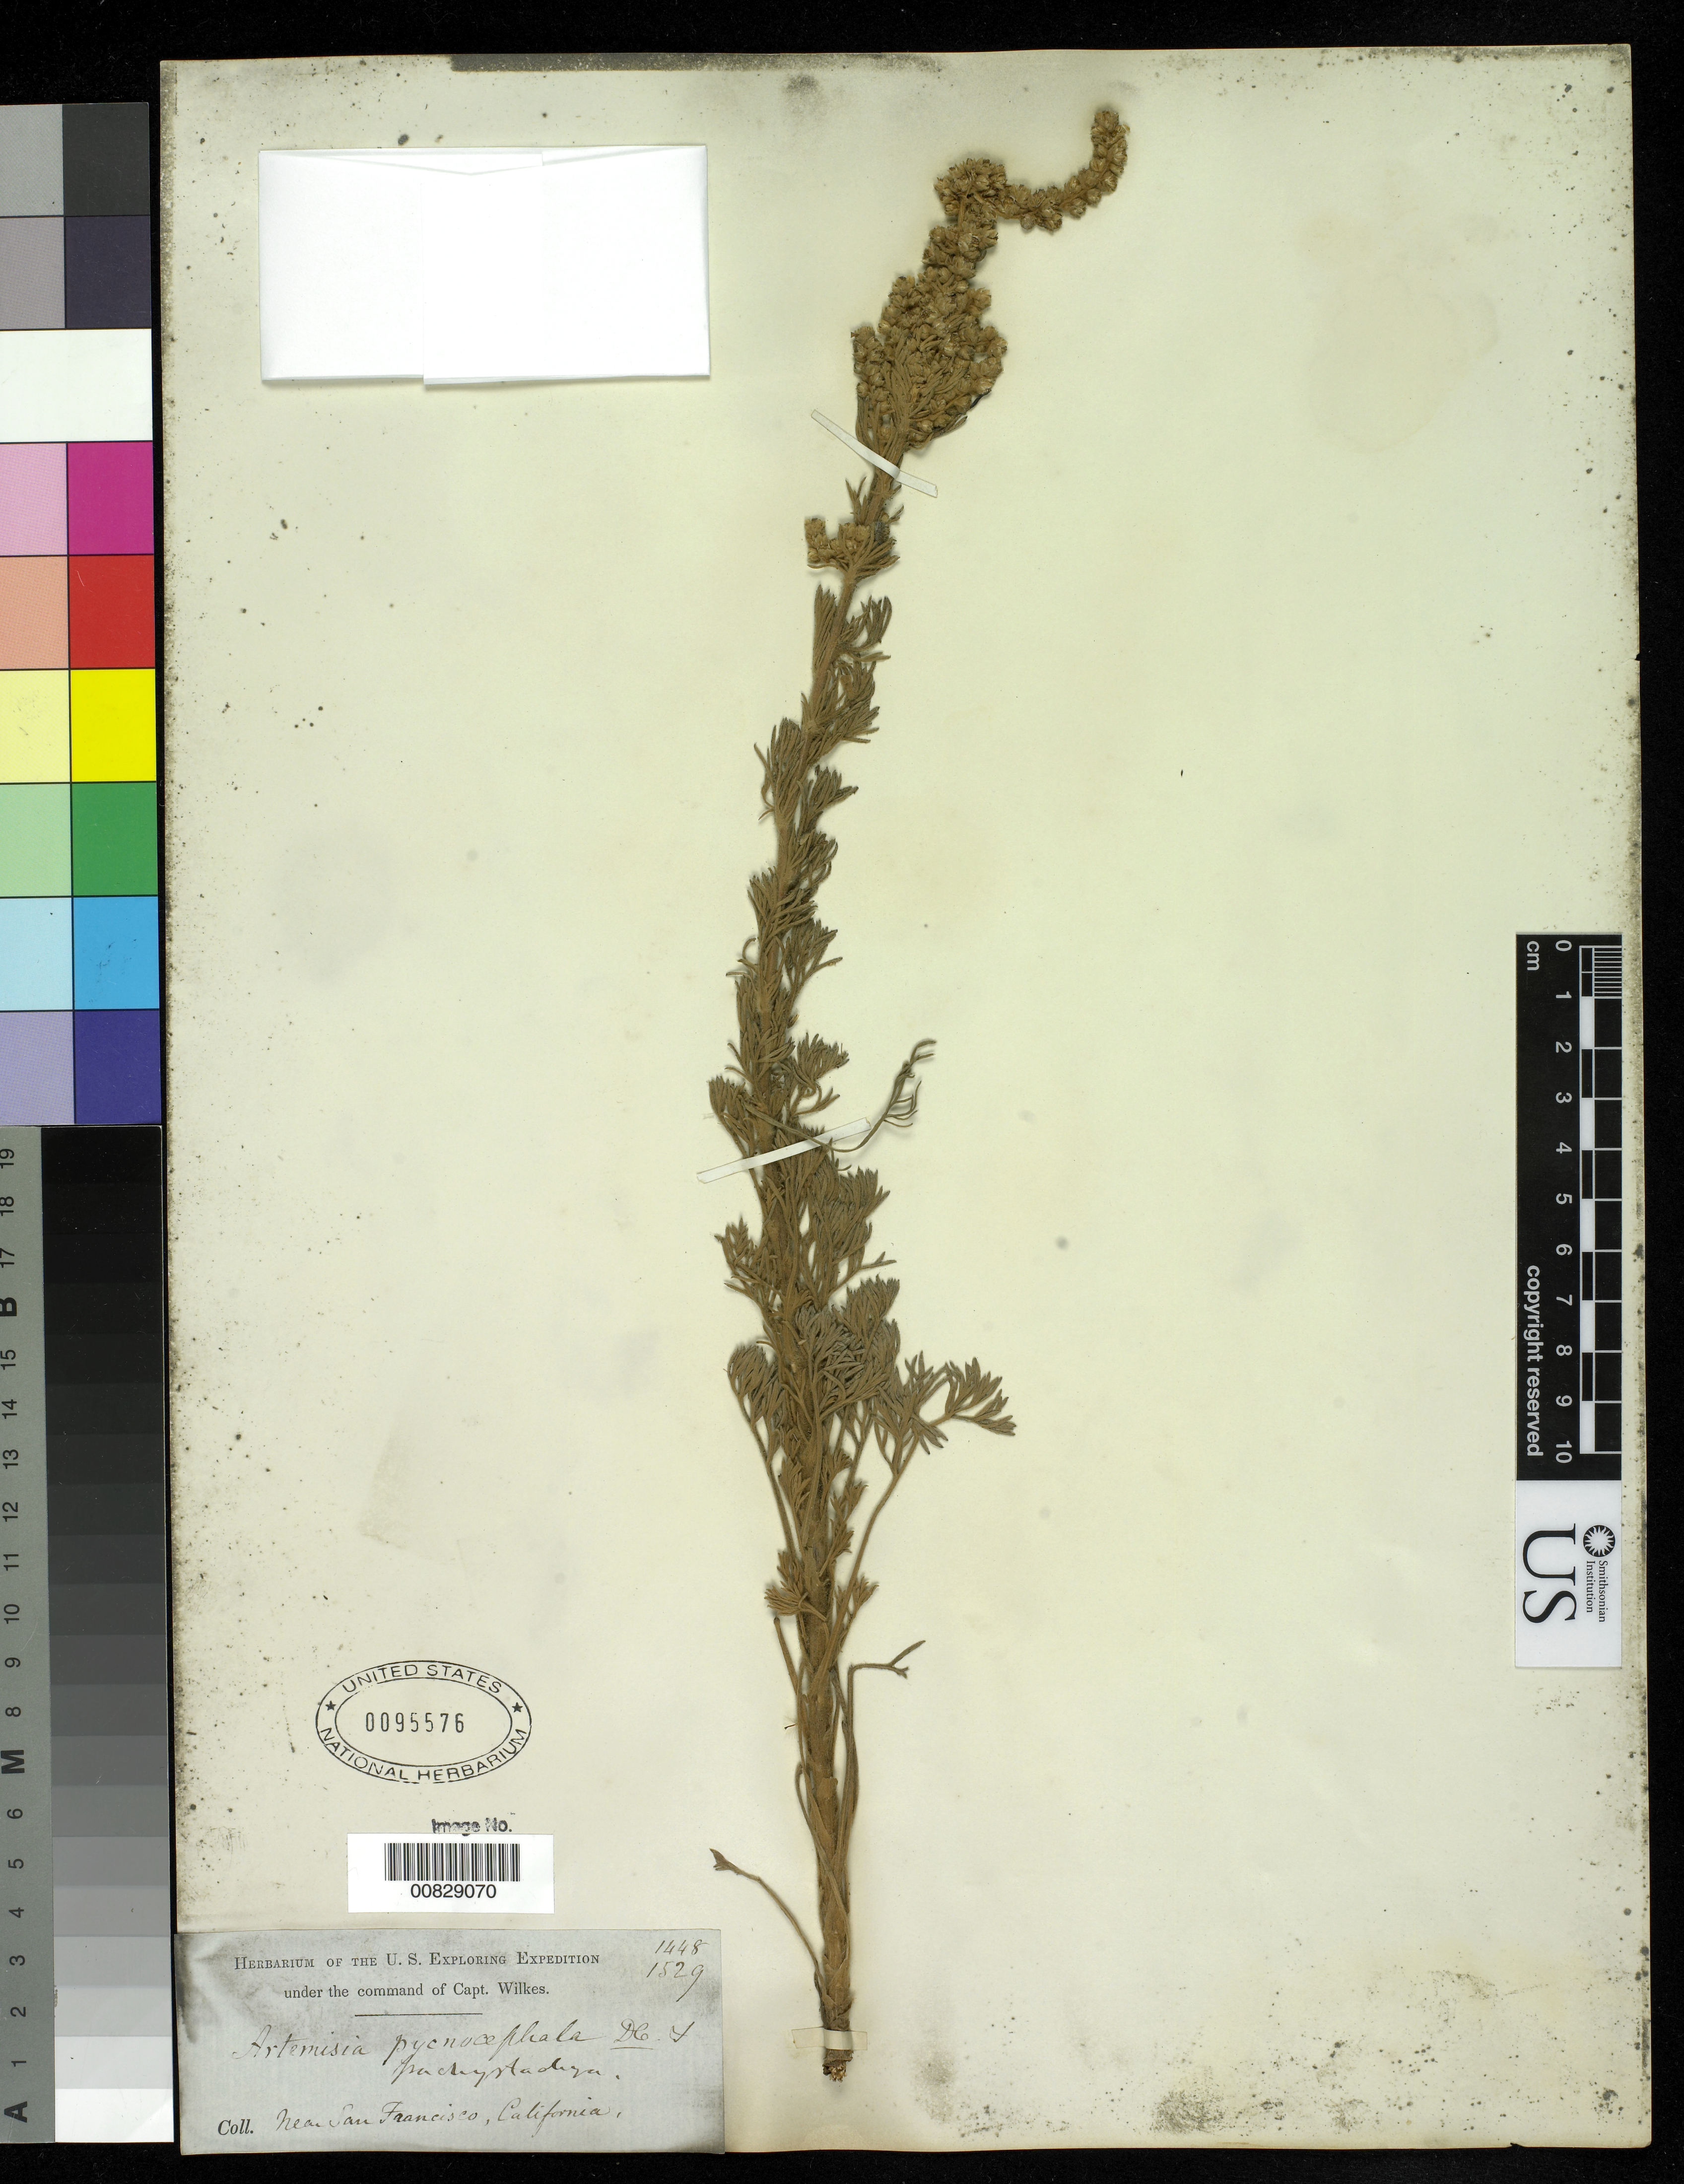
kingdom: Plantae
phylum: Tracheophyta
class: Magnoliopsida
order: Asterales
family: Asteraceae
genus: Artemisia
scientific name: Artemisia pycnocephala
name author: DC.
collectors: Wilkes Explor. Exped.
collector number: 1448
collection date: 1838/1842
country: United States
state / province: California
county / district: San Francisco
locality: near San Francisco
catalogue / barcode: US 95576